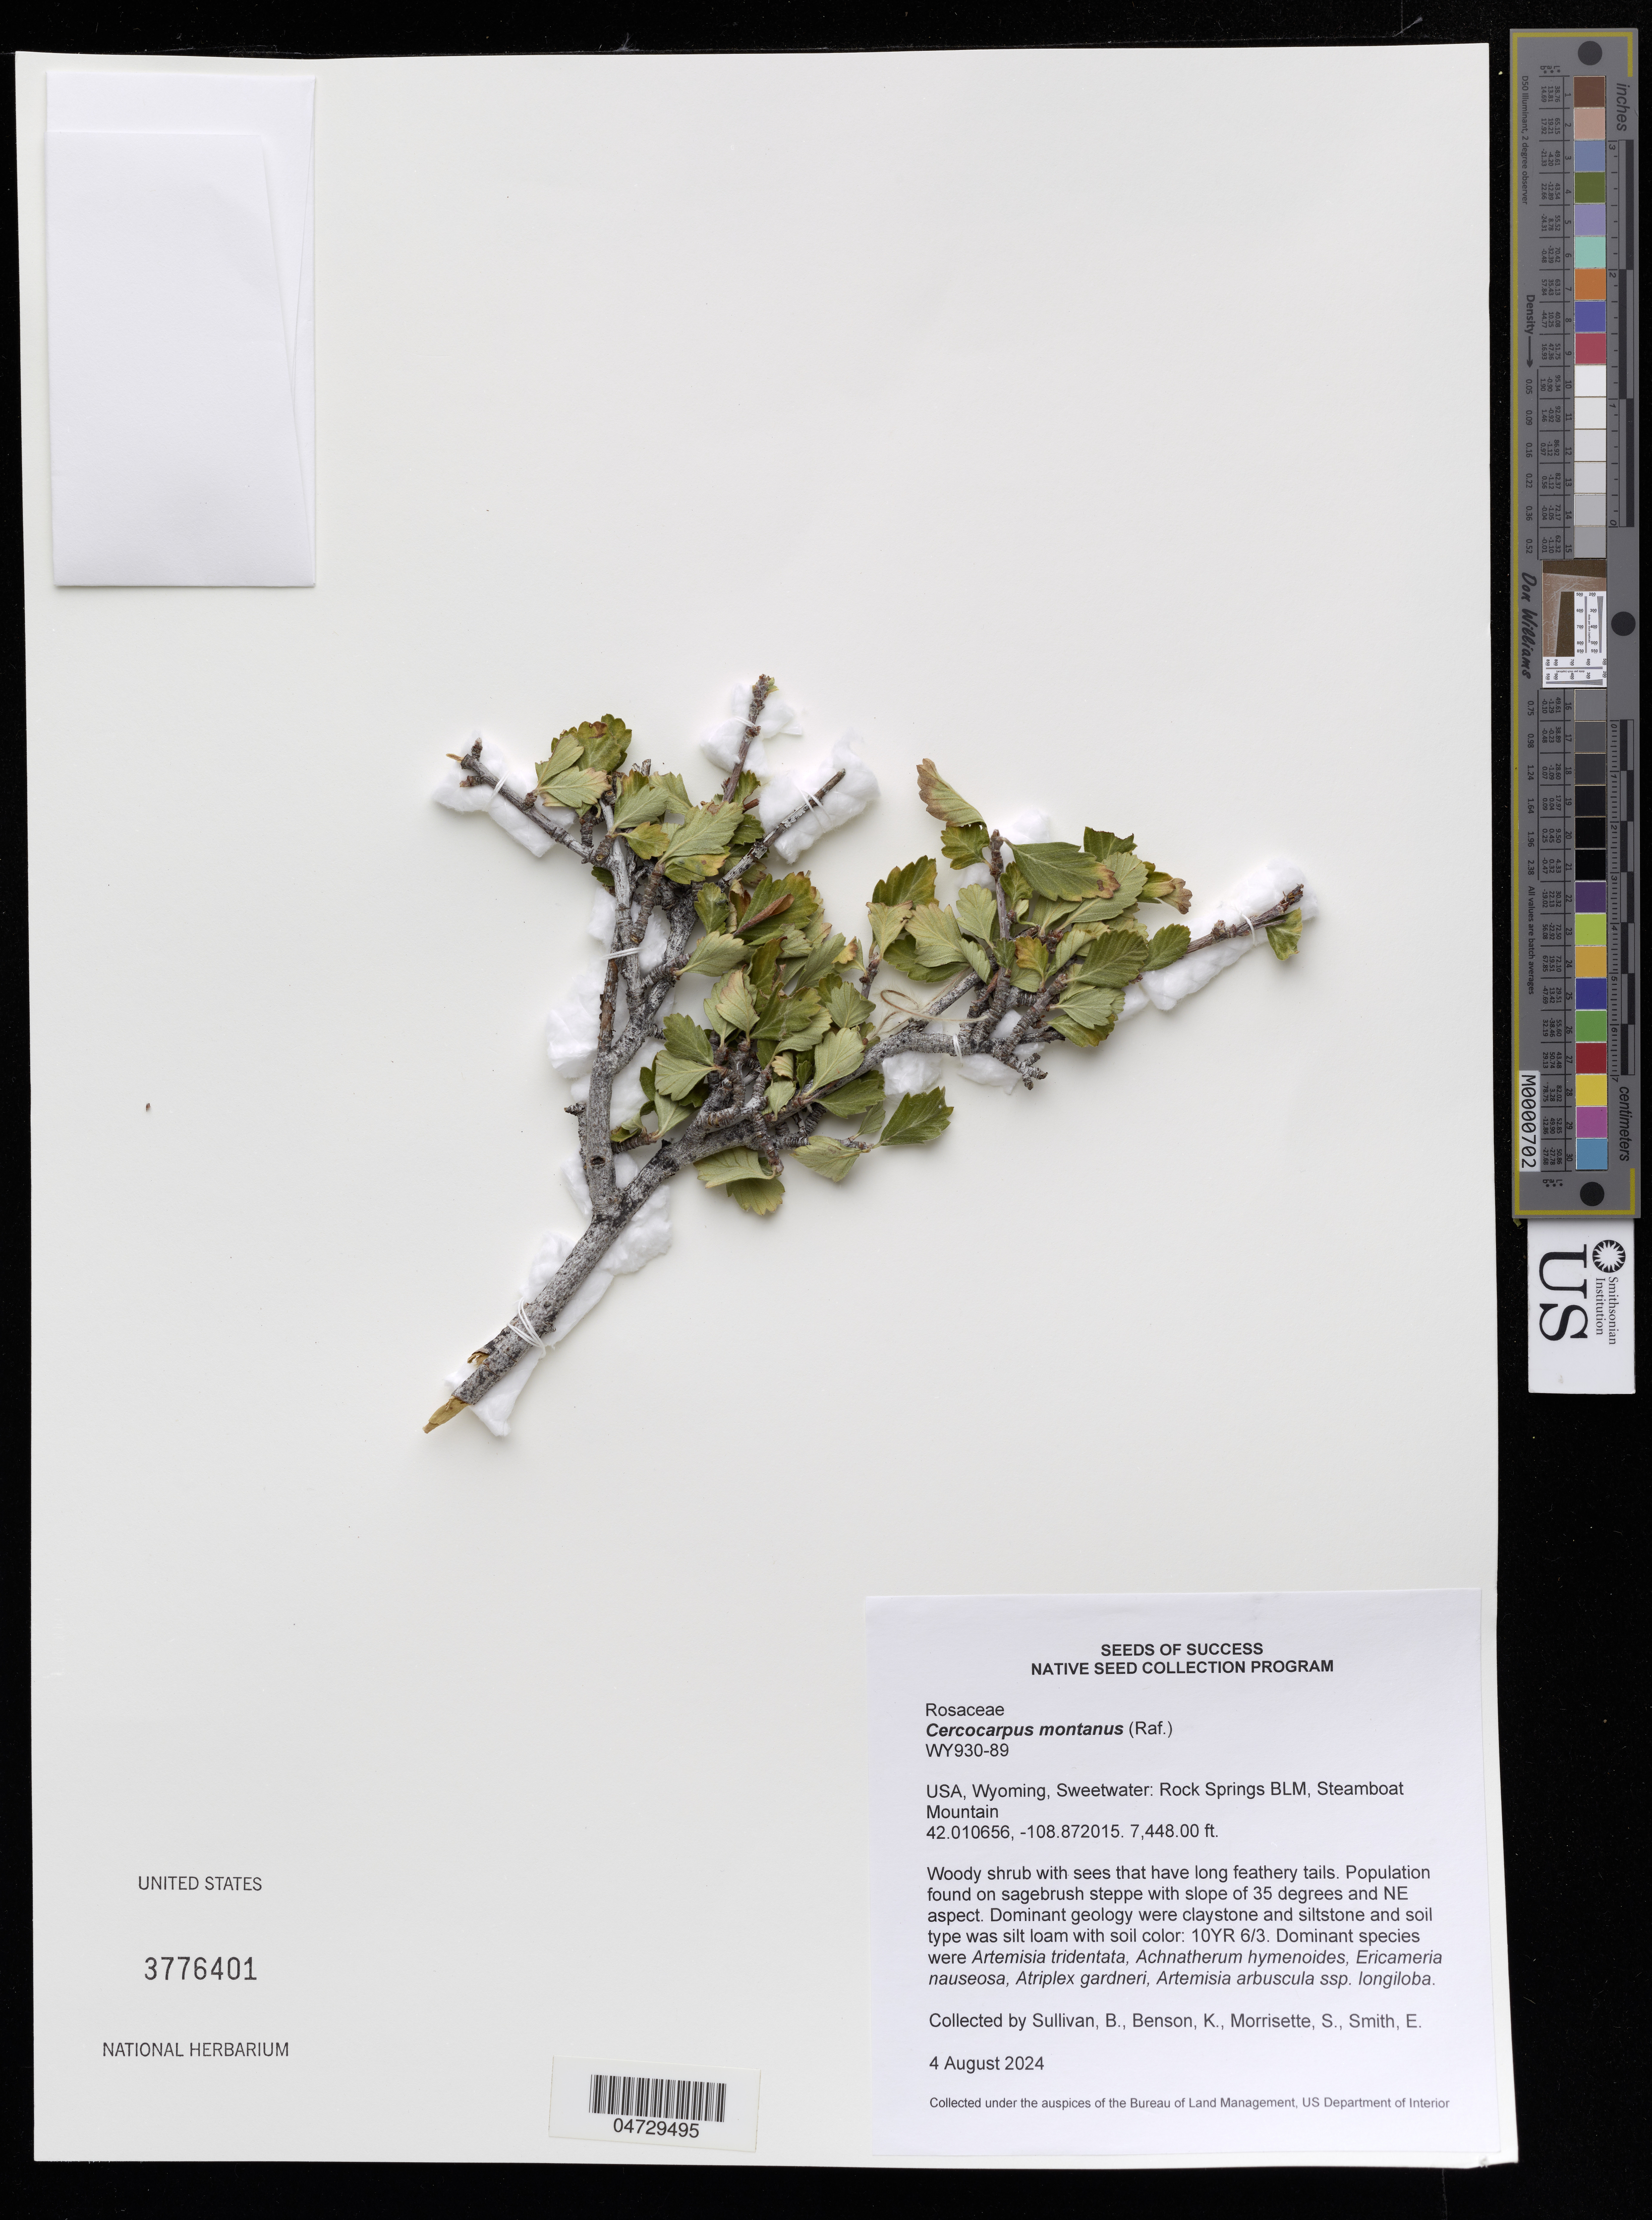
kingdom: Plantae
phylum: Tracheophyta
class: Magnoliopsida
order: Rosales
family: Rosaceae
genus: Cercocarpus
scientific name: Cercocarpus montanus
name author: Raf.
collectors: B. Sullivan, K. Benson & S. Morrisette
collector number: WY930-89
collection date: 2024-08-04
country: United States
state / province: Wyoming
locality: Sweetwater: Rock Springs BLM, Steamboat Mountain.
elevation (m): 2270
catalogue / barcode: US 3776401